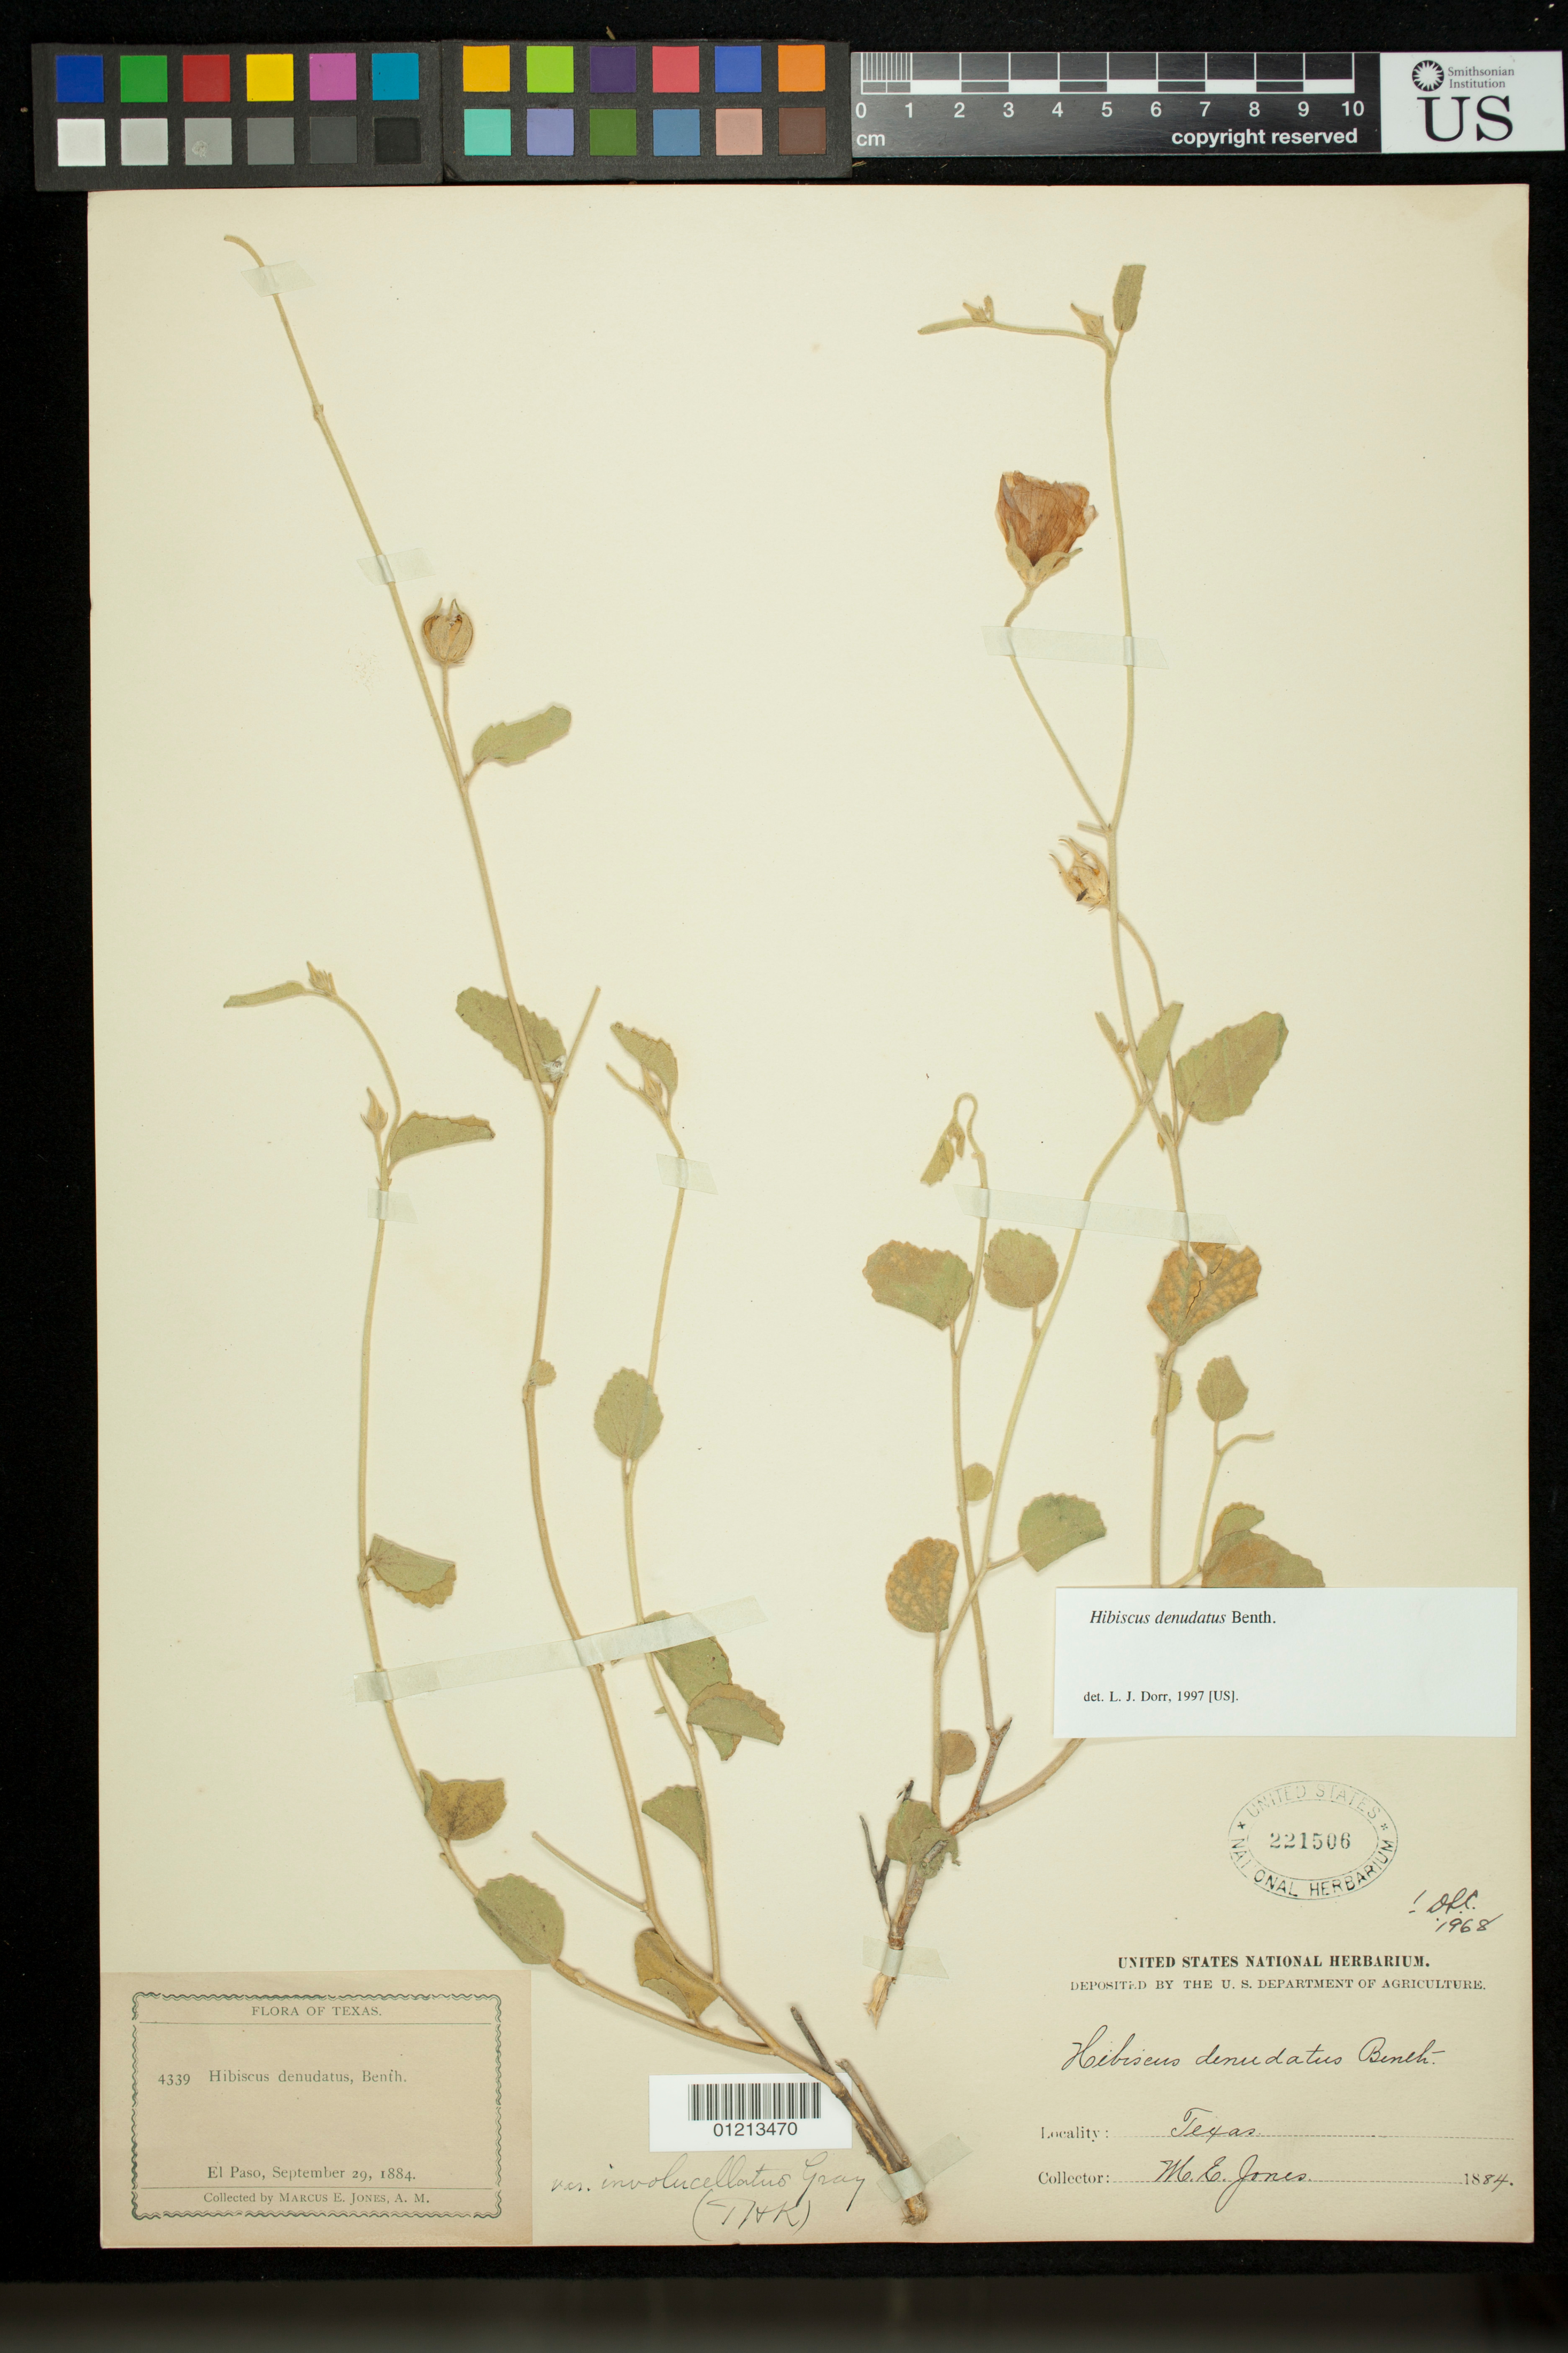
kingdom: Plantae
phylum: Tracheophyta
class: Magnoliopsida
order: Malvales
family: Malvaceae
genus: Hibiscus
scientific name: Hibiscus denudatus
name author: Benth.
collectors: M. E. Jones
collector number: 4339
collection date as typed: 29 Sep 1884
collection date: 1884-09-29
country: United States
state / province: Texas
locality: Texas, El Paso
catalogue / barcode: US 221506